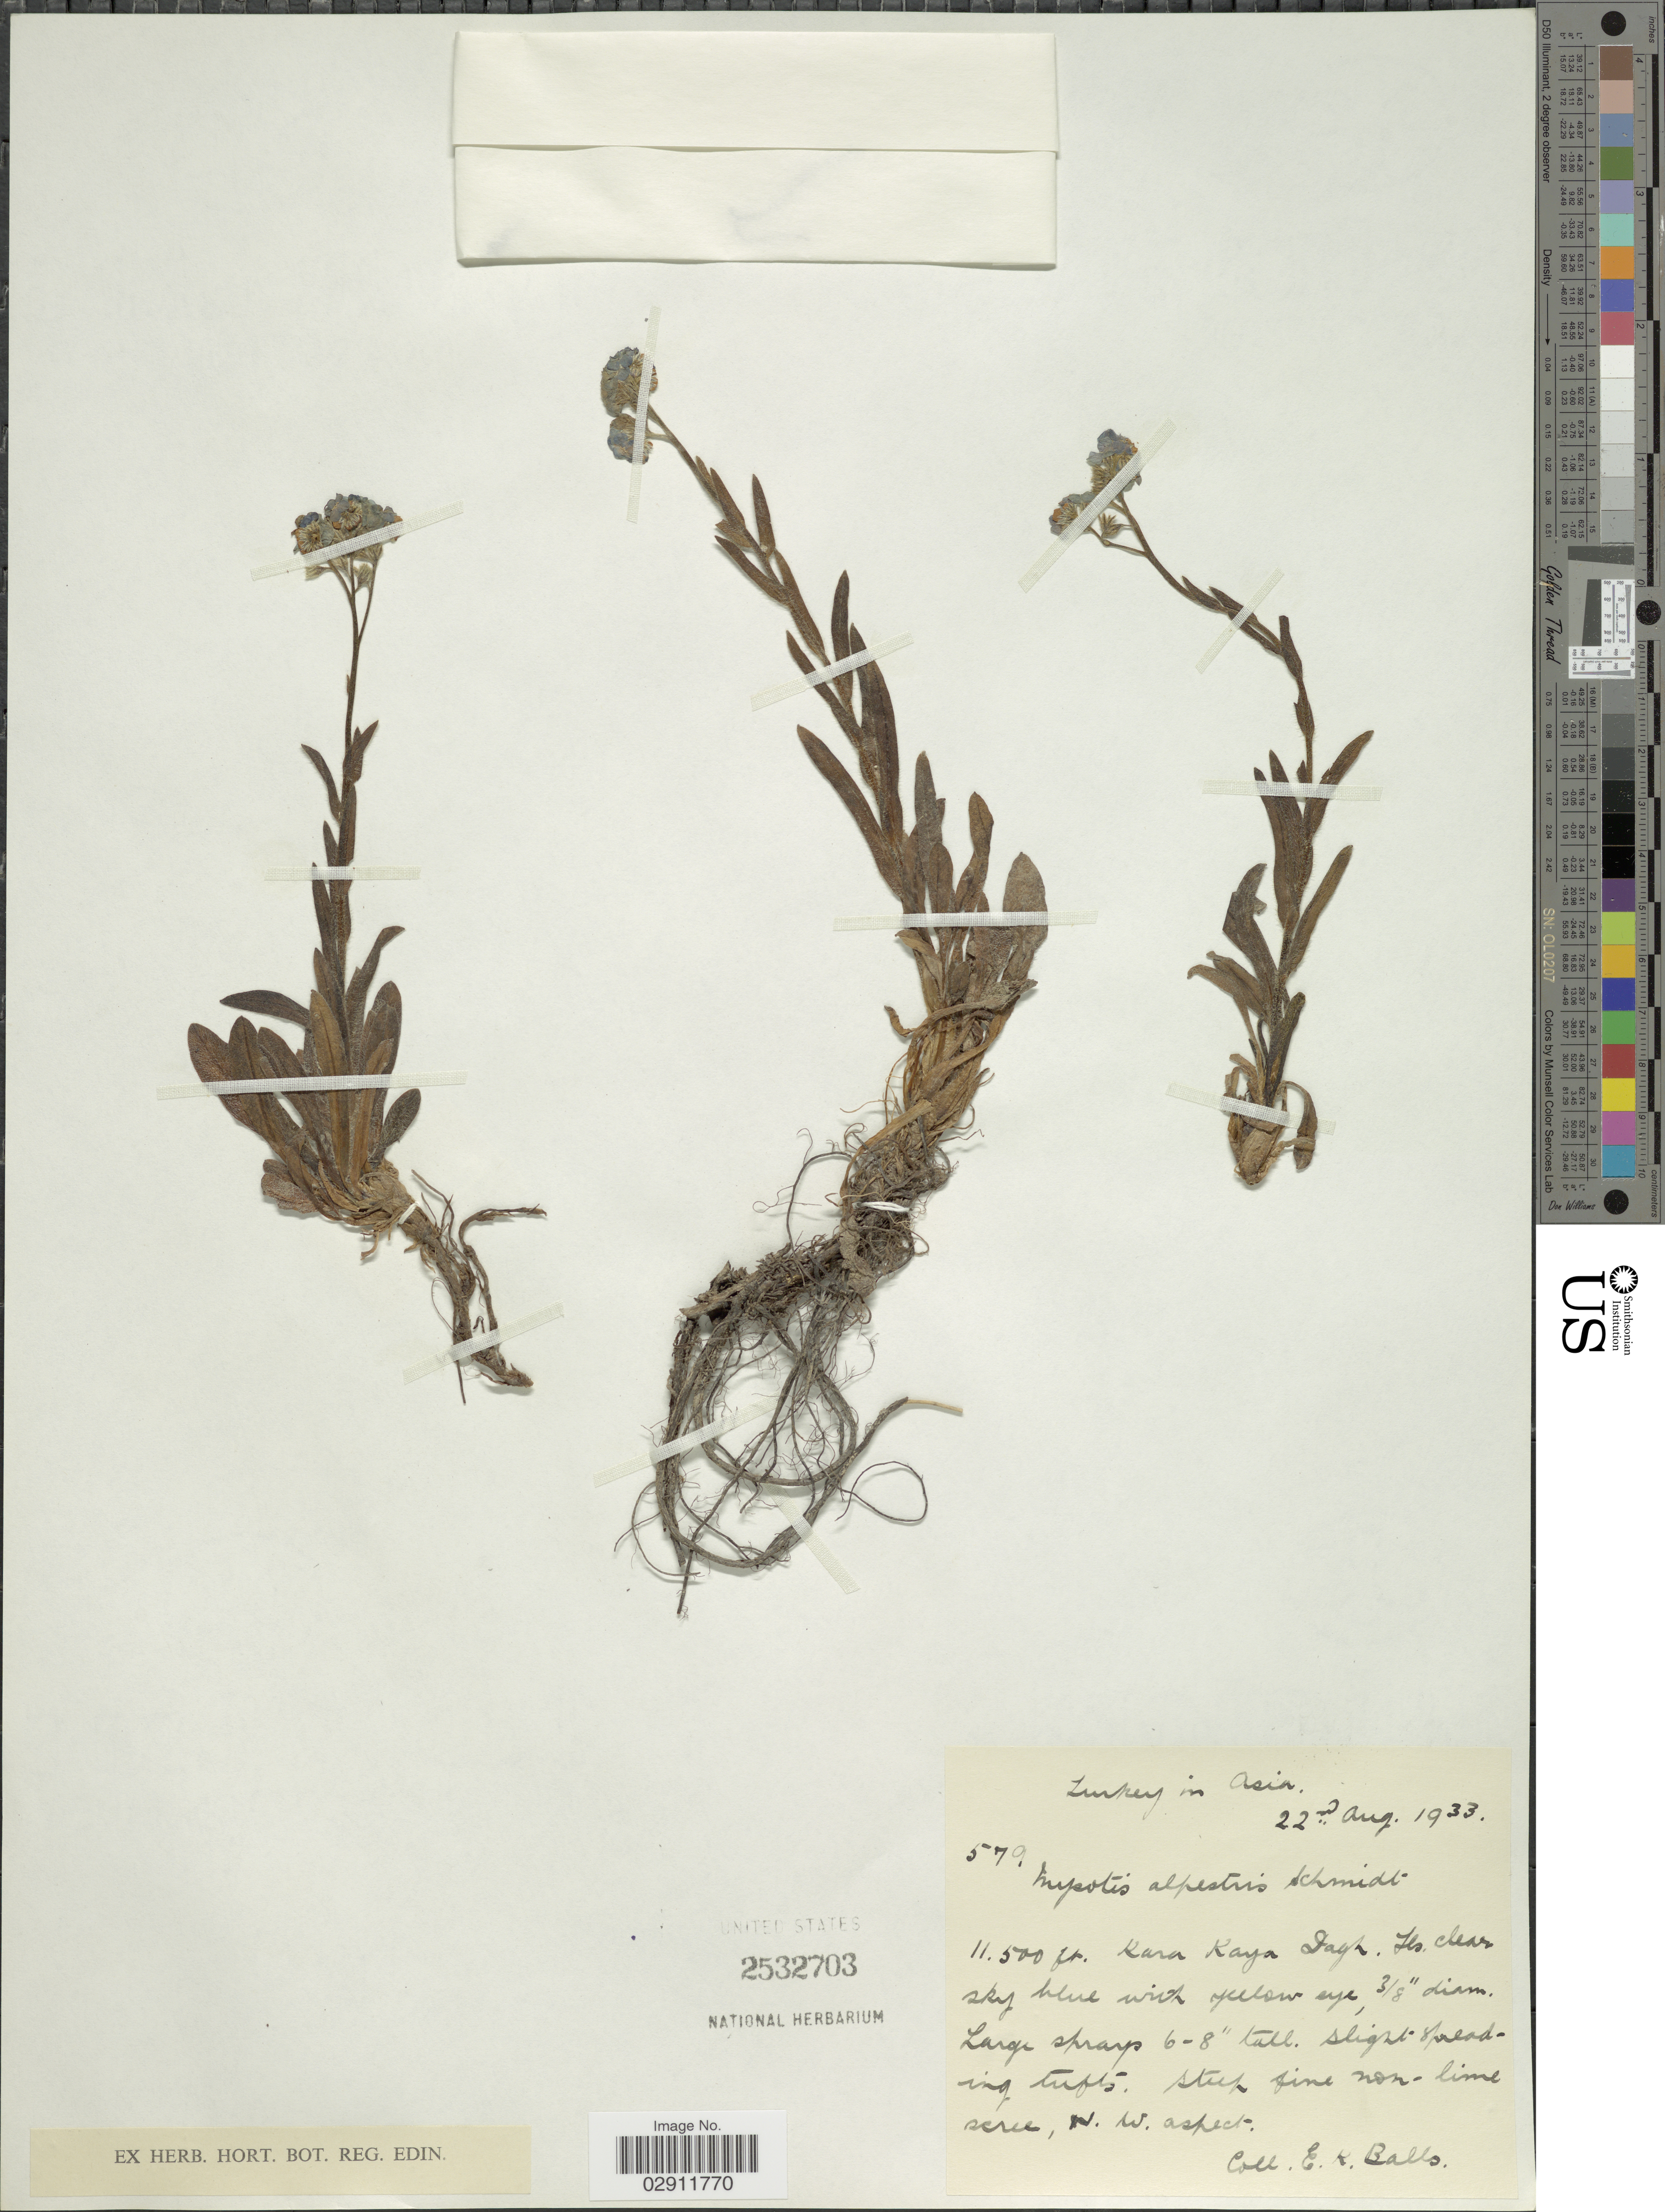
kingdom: Plantae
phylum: Tracheophyta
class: Magnoliopsida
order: Boraginales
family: Boraginaceae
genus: Myosotis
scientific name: Myosotis alpestris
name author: F.W. Schmidt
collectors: E. K. Balls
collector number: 579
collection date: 1933-08-22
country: Turkey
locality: Turkey in Asia. Kara Kaya Dagh.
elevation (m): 3505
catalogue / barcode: US 2532703